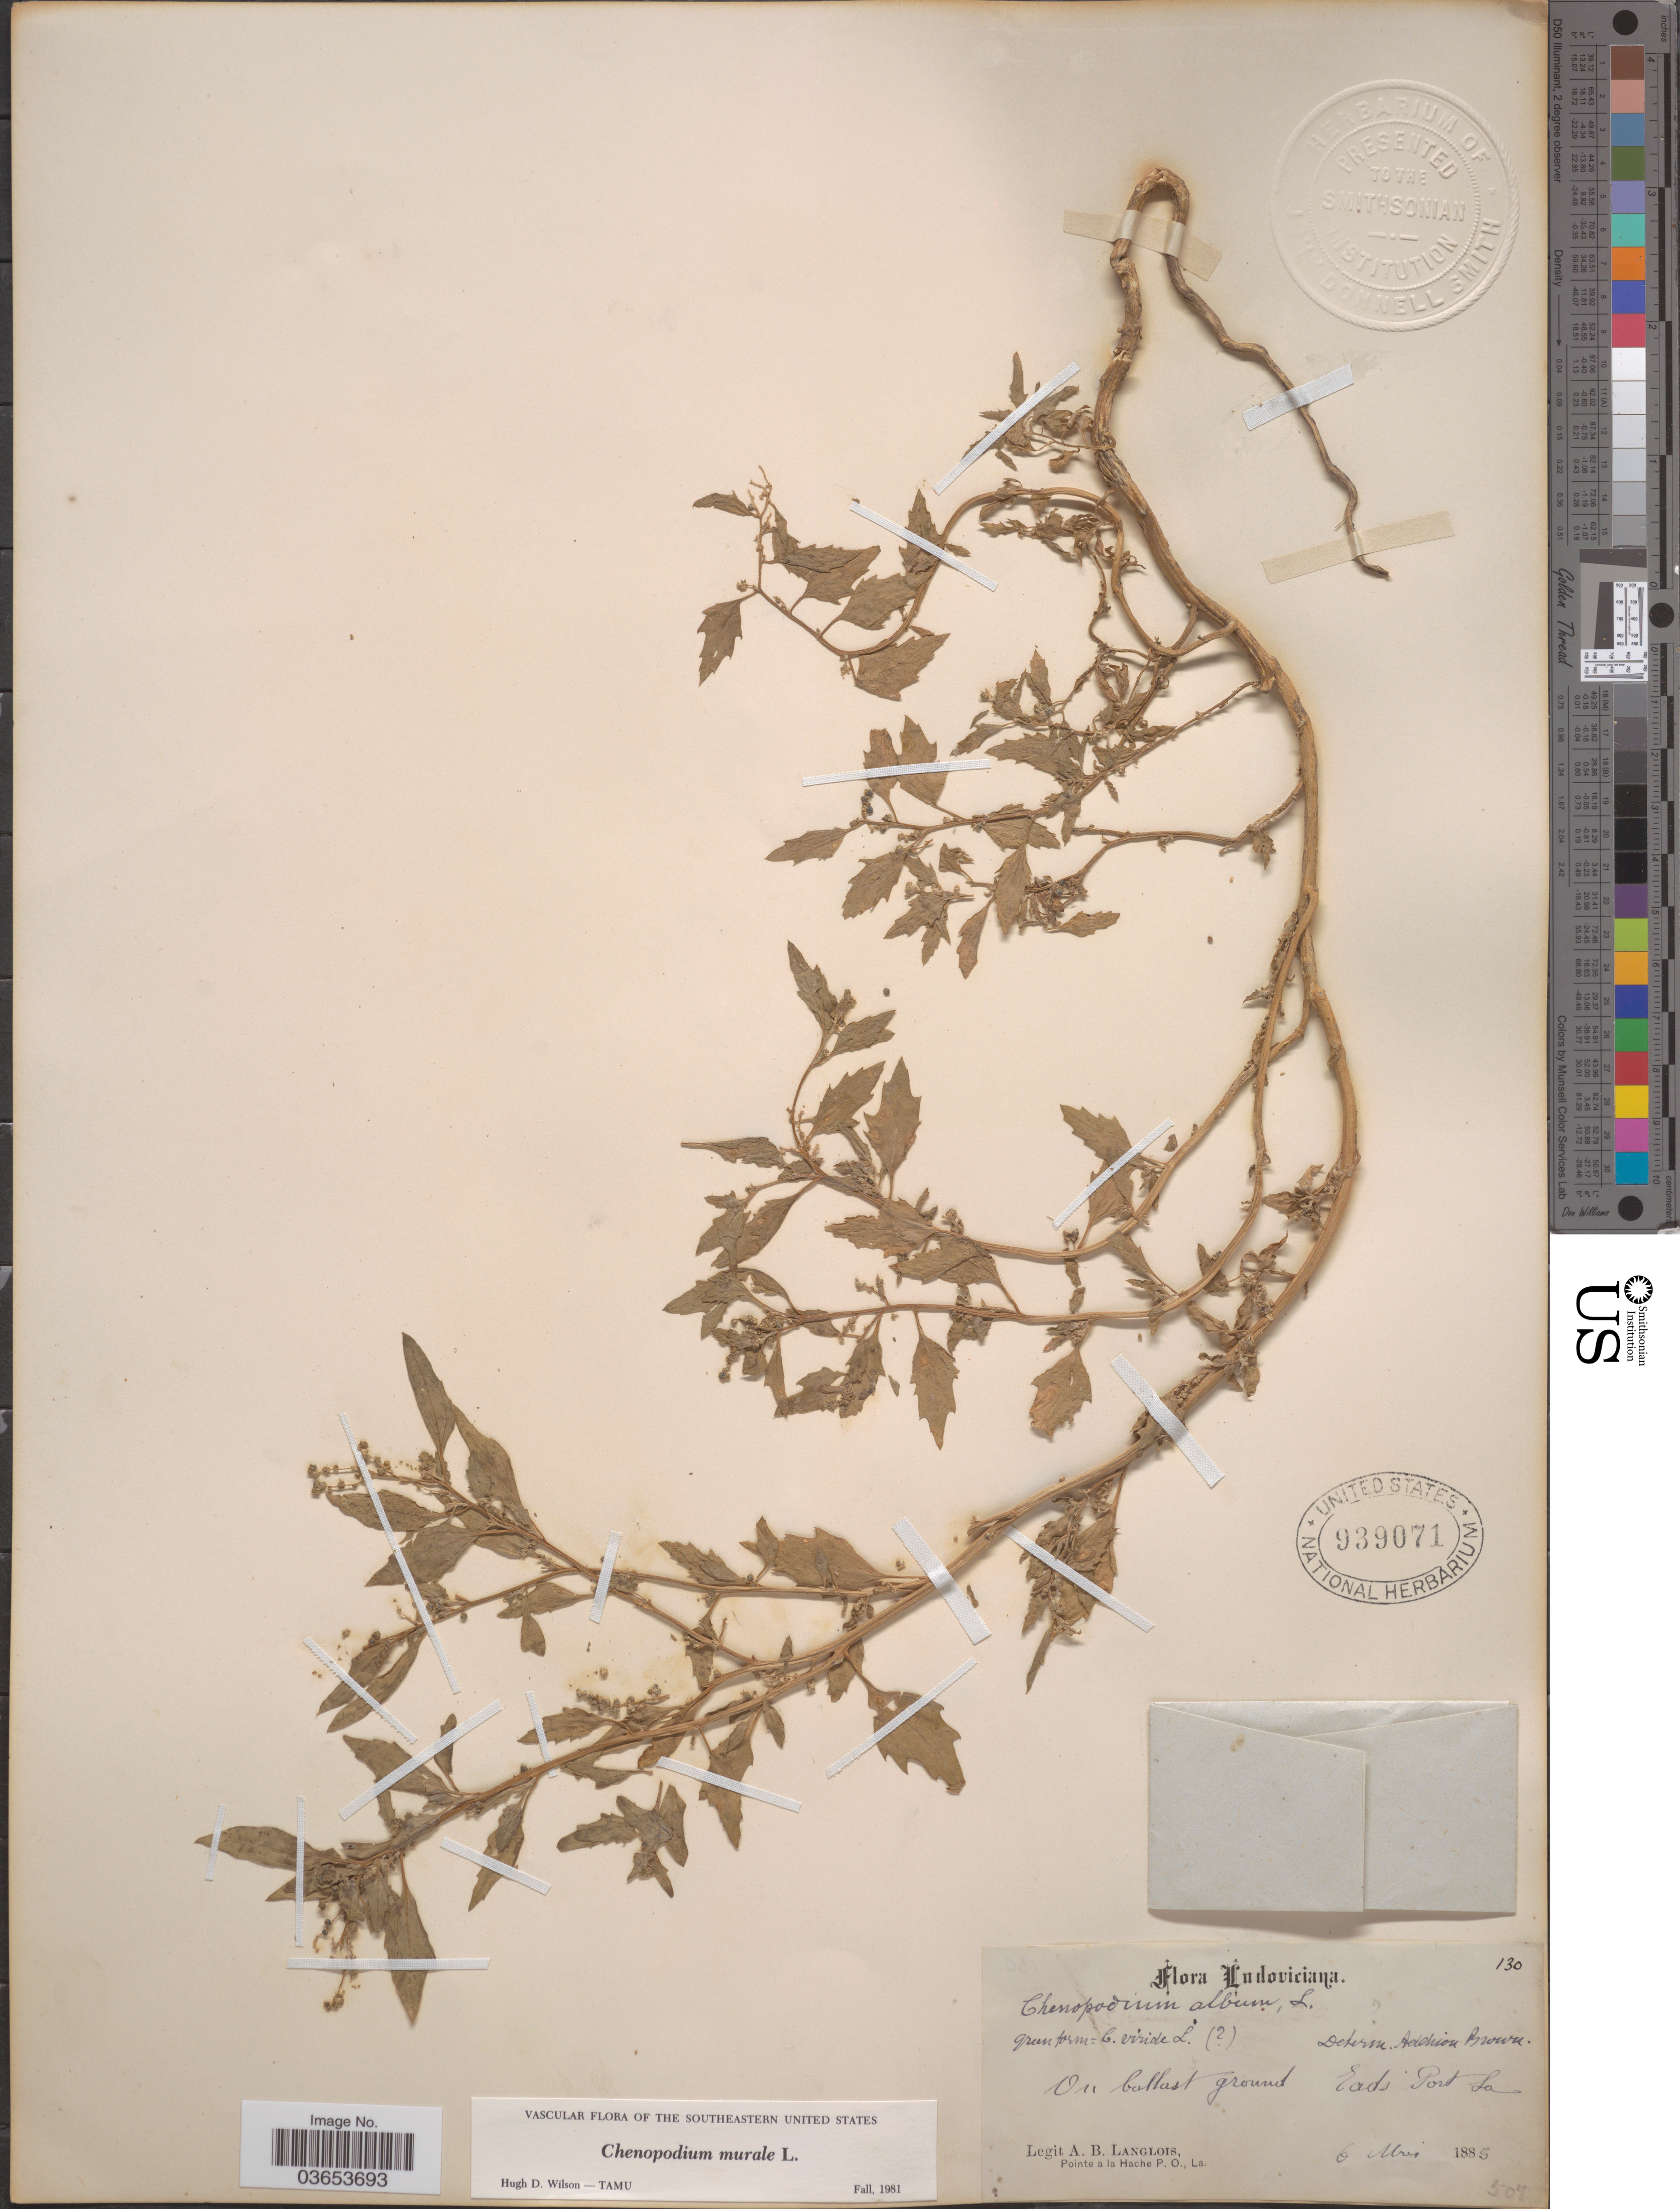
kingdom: Plantae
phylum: Tracheophyta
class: Magnoliopsida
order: Caryophyllales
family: Amaranthaceae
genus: Chenopodium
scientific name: Chenopodium murale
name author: L.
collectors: A. Langlois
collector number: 130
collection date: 1885-05-06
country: United States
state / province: Louisiana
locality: Eads Port.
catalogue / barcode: US 939071